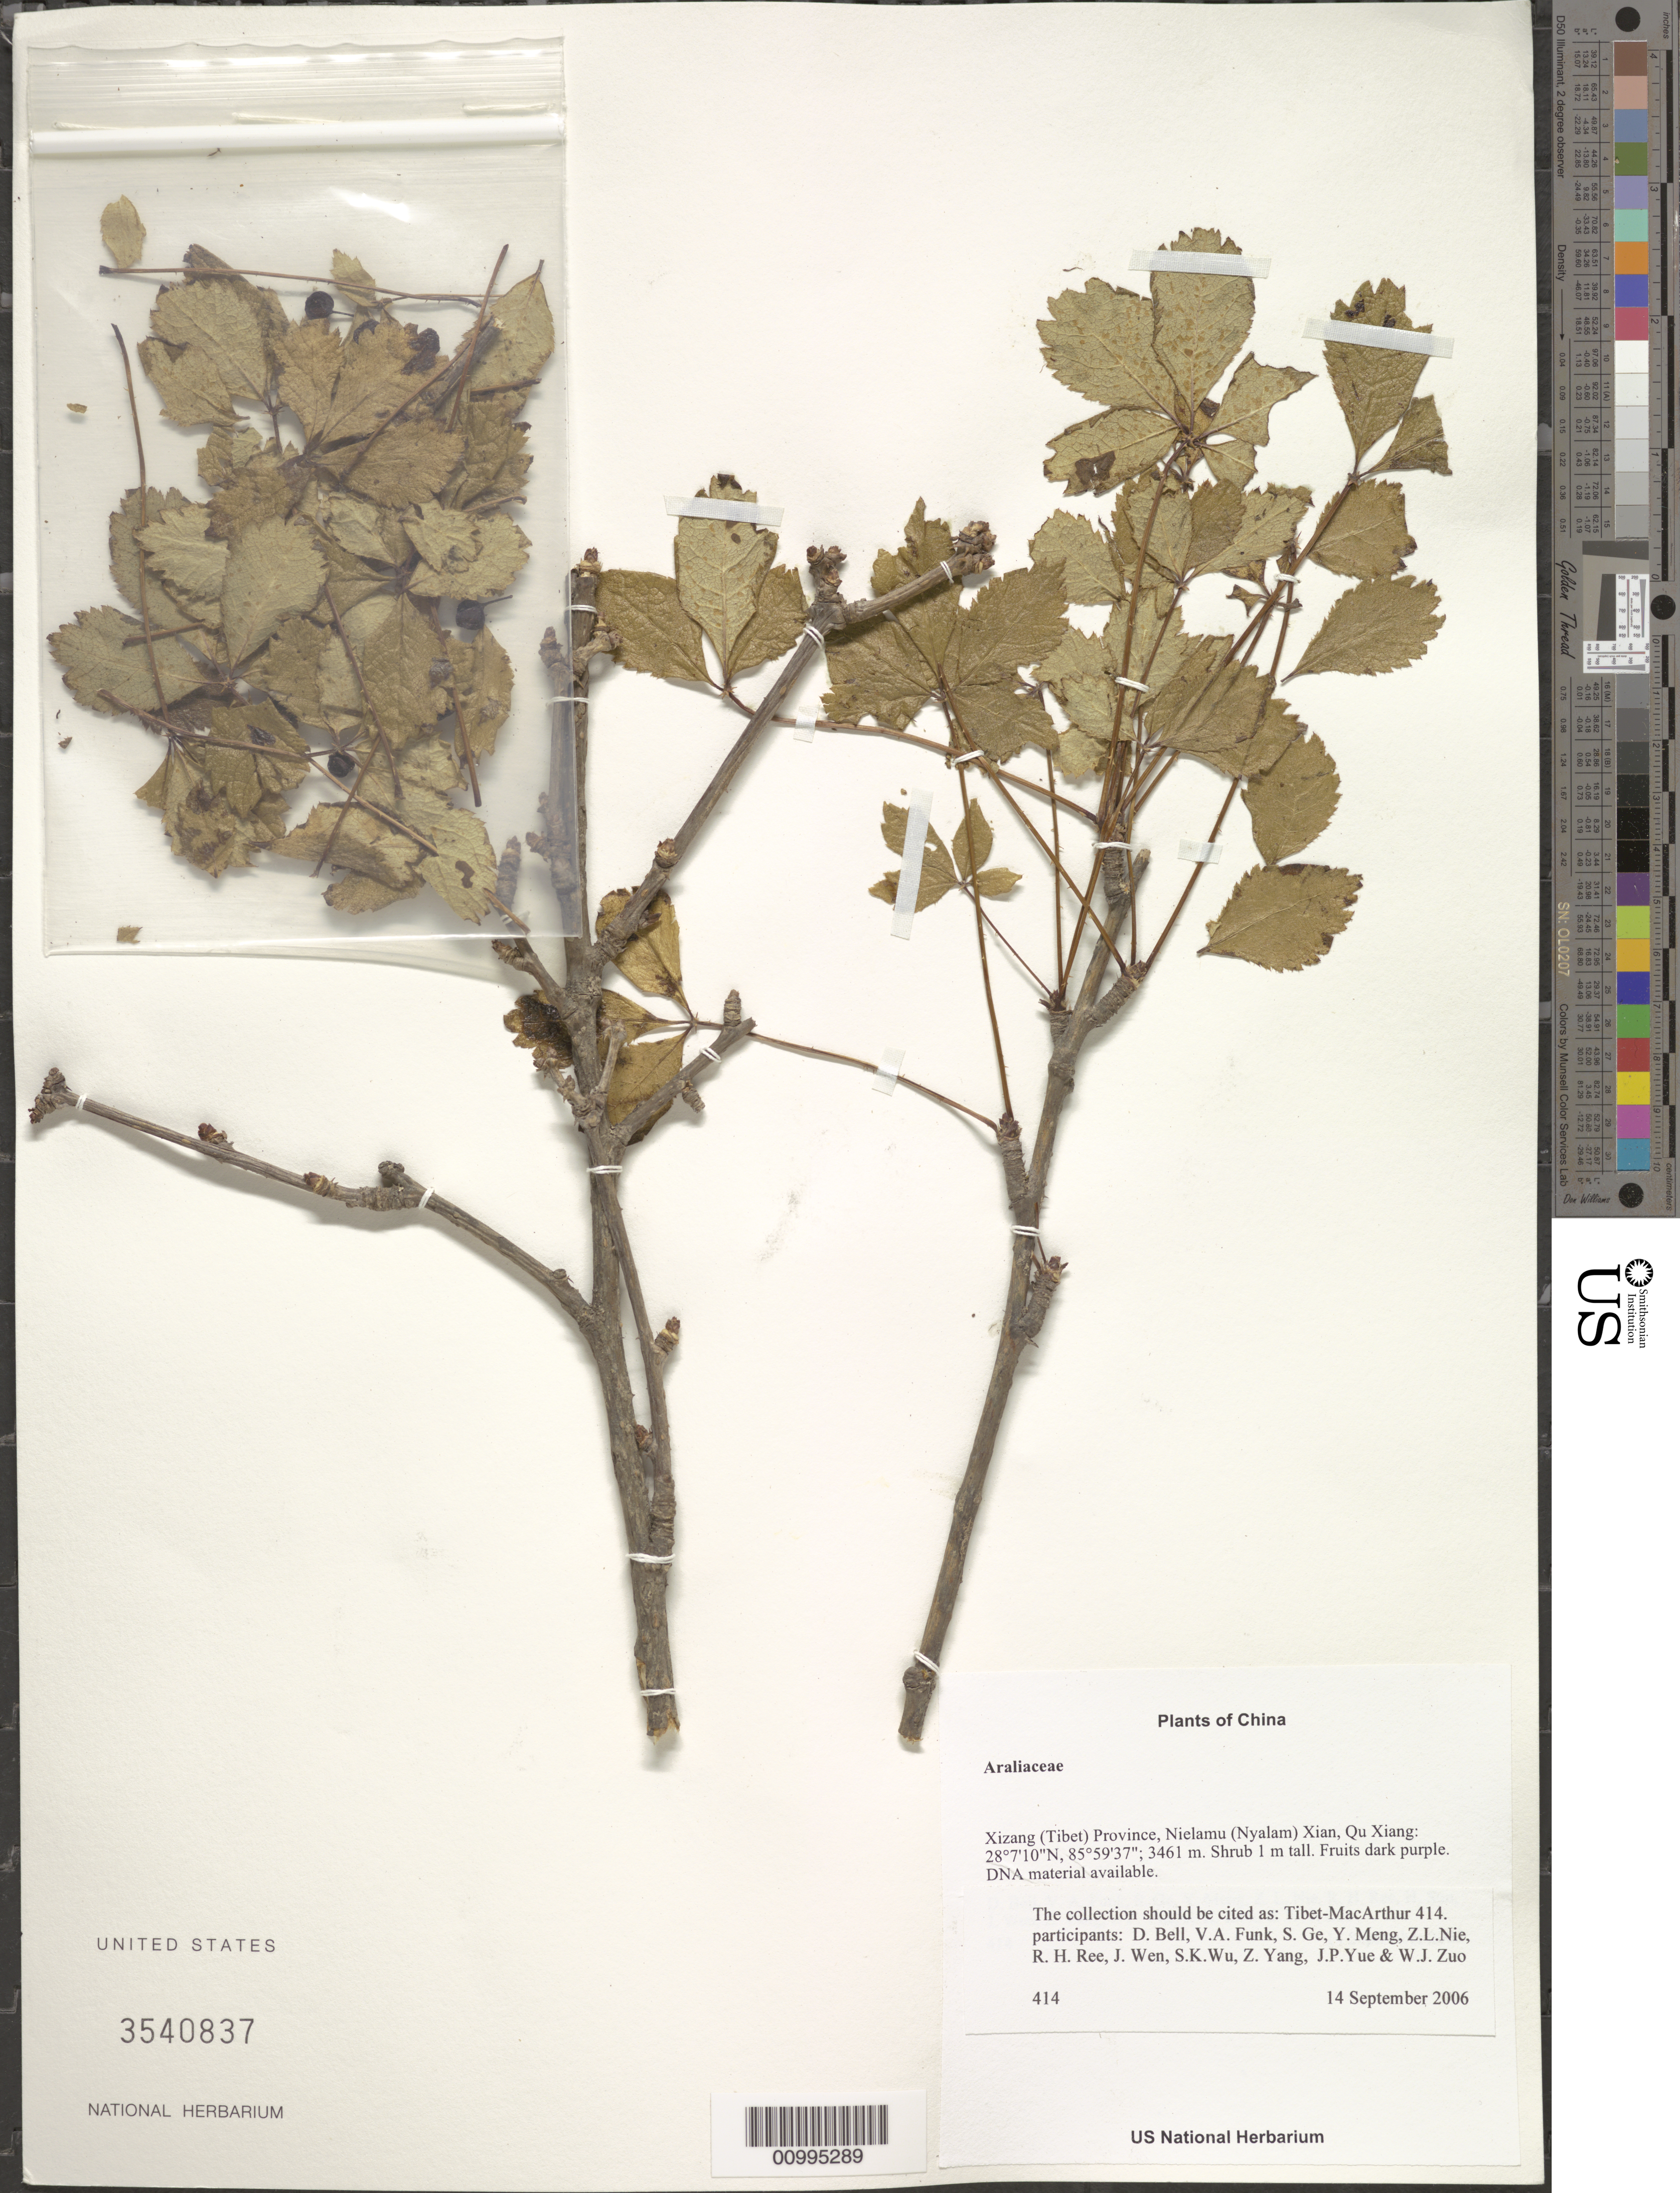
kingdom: Plantae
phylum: Tracheophyta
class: Magnoliopsida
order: Apiales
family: Araliaceae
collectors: Tibet-MacArthur, D. A. Bell, V. Funk, S. Ge, Y. Meng, Z. Nie, R. Ree, H. Sun, J. Wen, Z. Yang, J. Yue, Z. Zhou & W. Zuo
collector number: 414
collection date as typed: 14 Sep 2006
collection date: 2006-09-14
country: China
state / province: Xizang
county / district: Nielamu (Nyalam) Xian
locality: Qu Xiang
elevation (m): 3461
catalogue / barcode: US 3540837